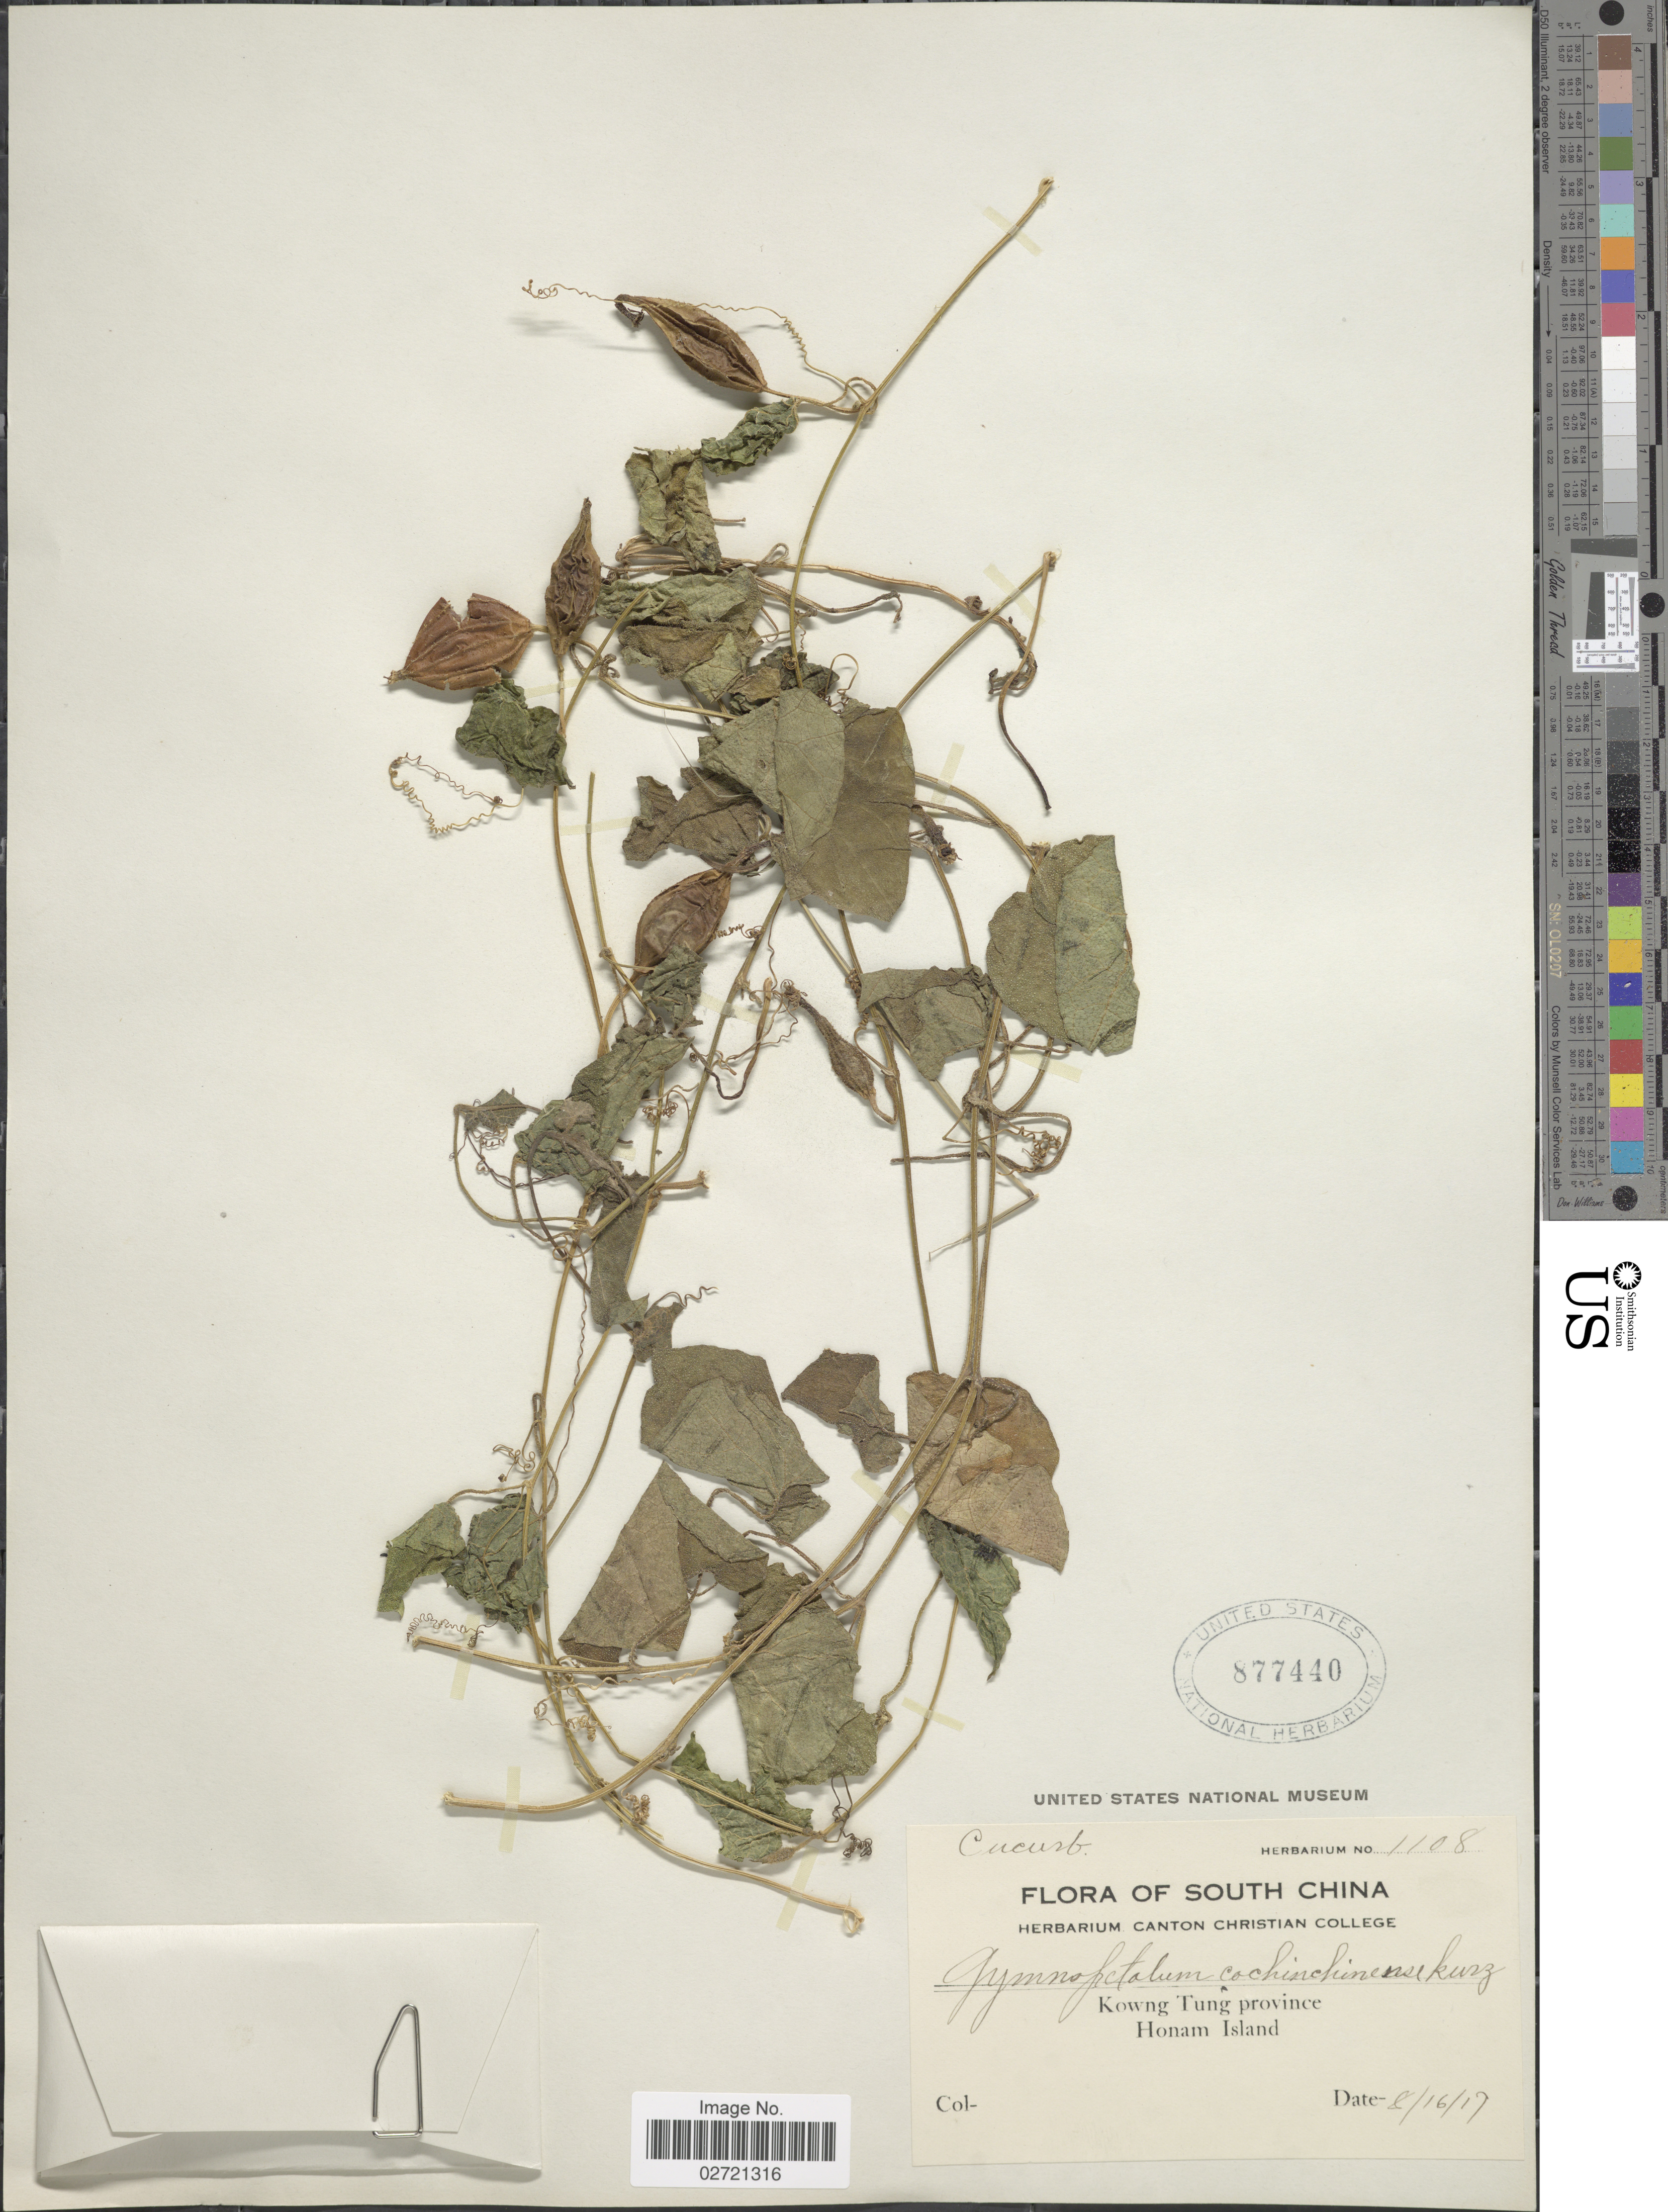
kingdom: Plantae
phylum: Tracheophyta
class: Magnoliopsida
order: Cucurbitales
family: Cucurbitaceae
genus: Trichosanthes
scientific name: Trichosanthes costata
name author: Blume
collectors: ex herb. Canton Christian College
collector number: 1108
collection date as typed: Transcribed d/m/y: 16/8/17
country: China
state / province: Guangdong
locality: Kowng Tung Province, Honam Island, South China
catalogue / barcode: US 877440